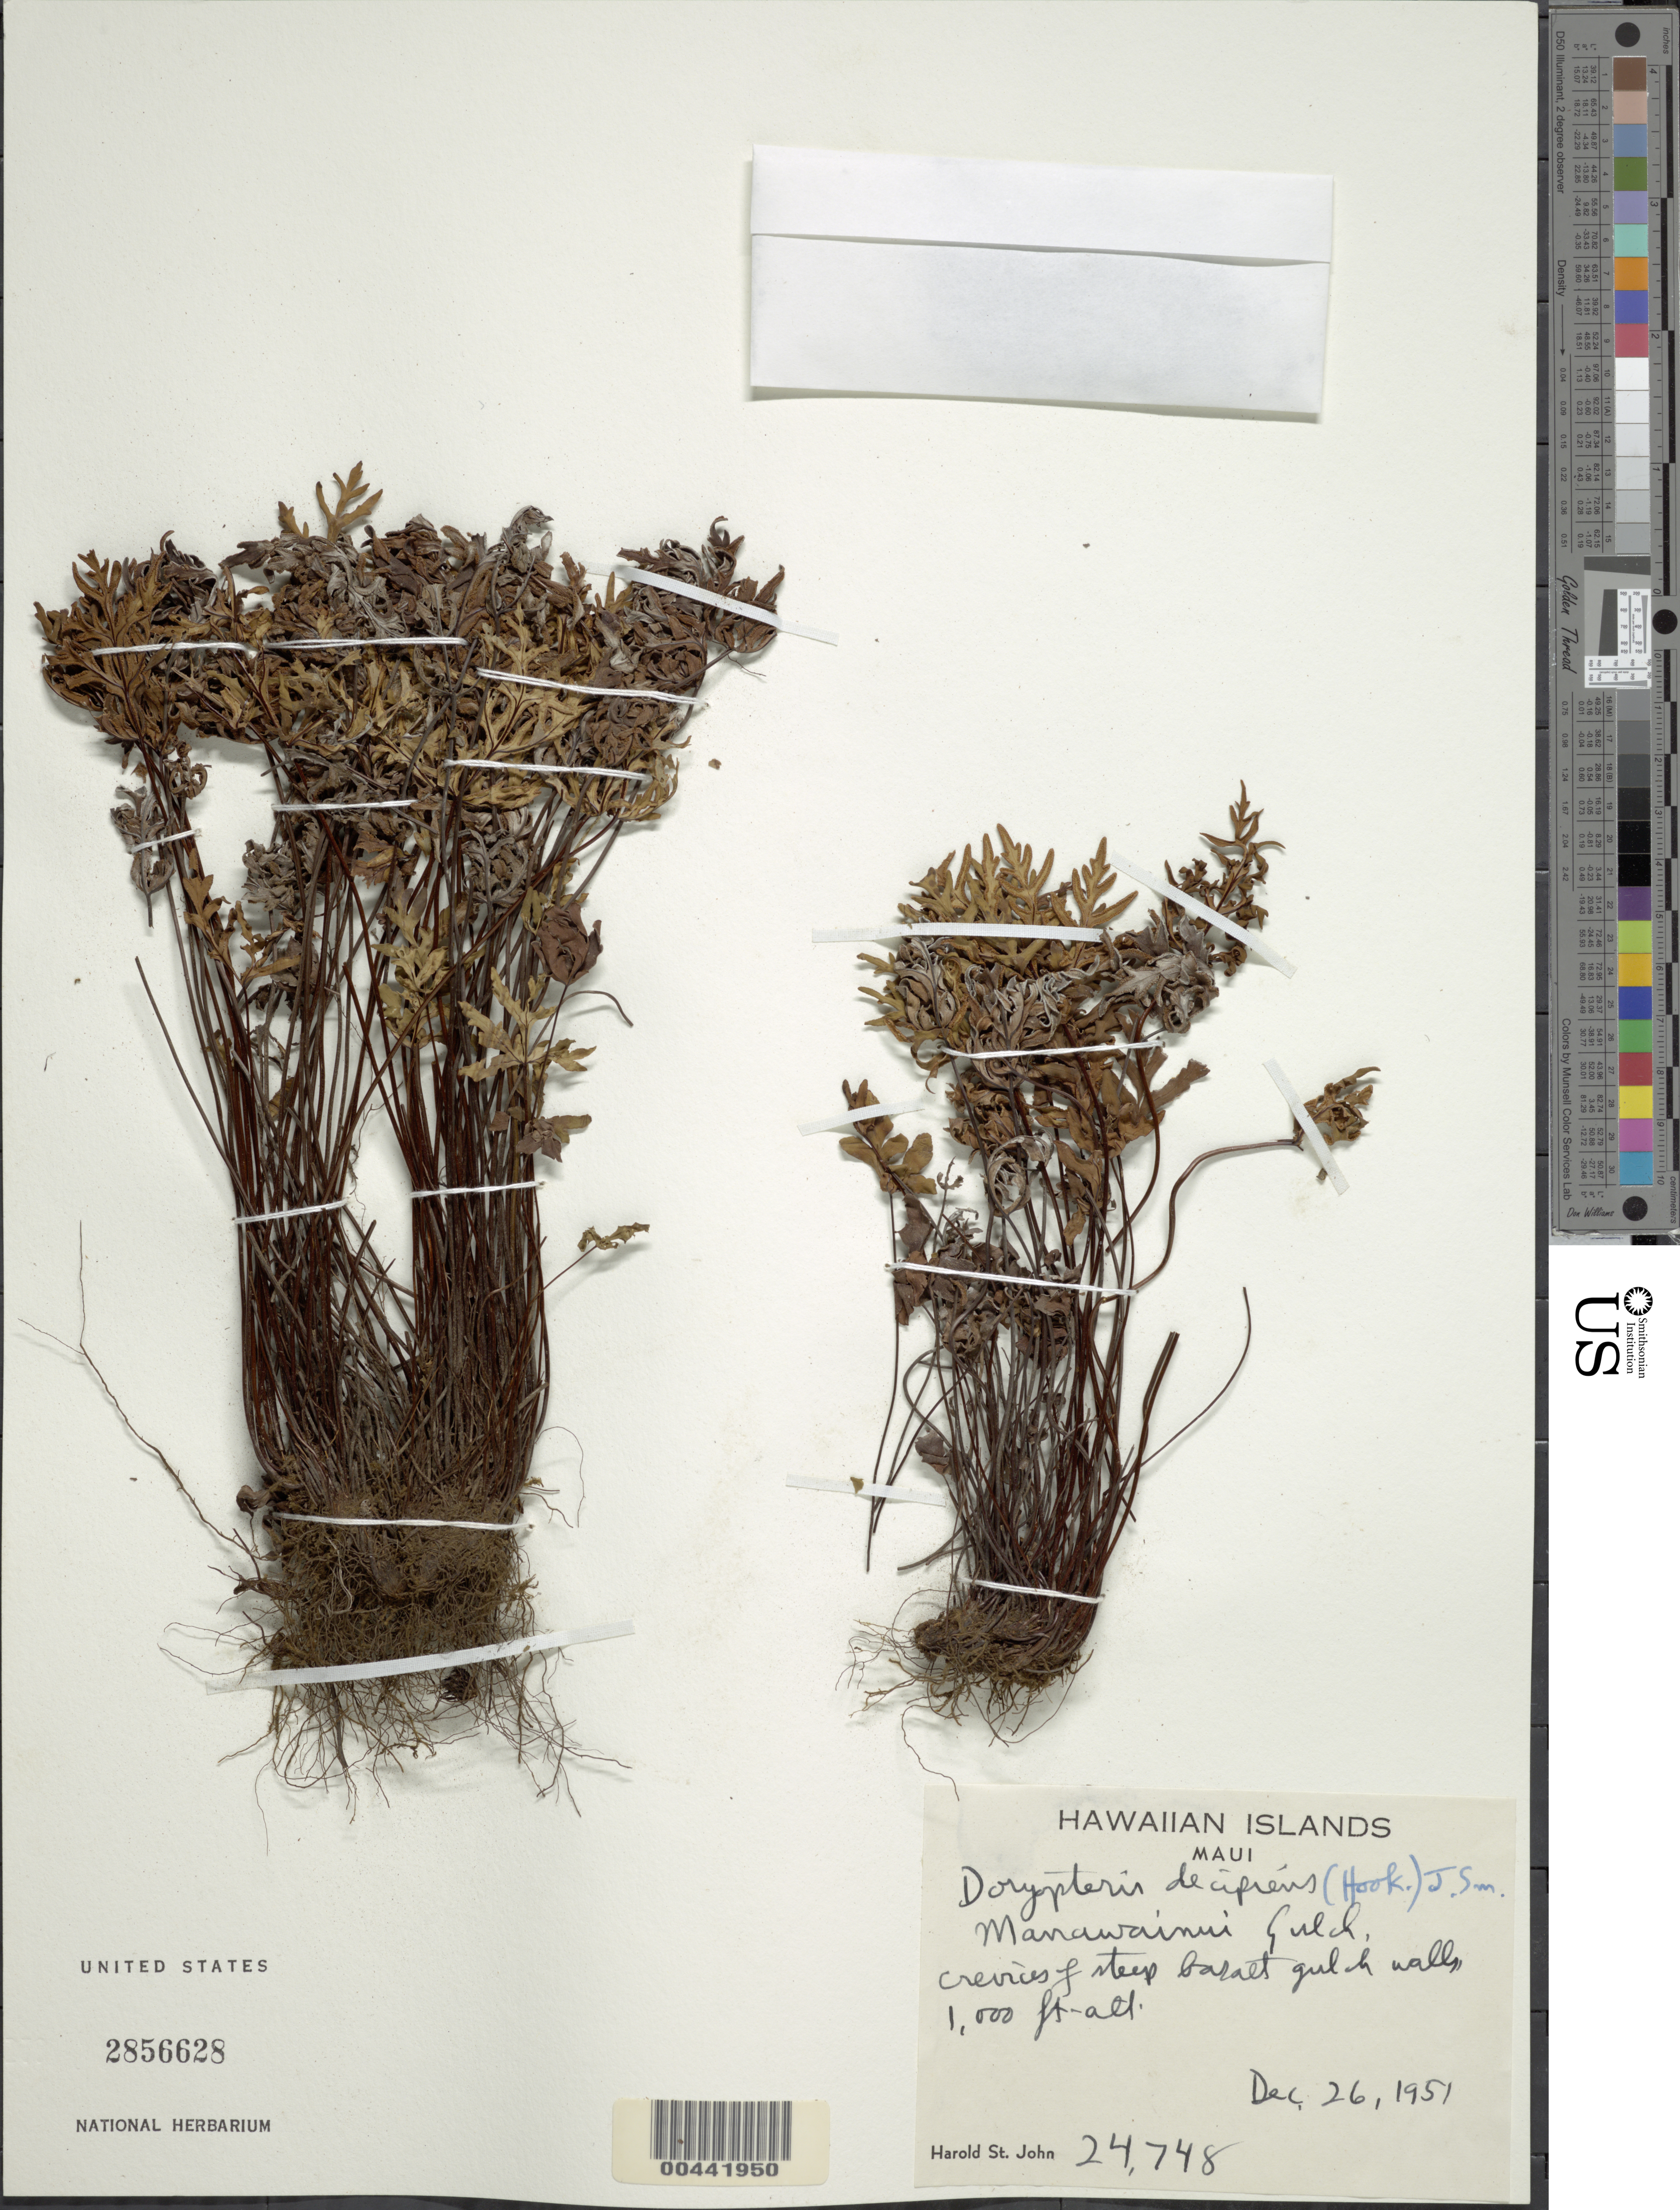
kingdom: Plantae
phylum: Tracheophyta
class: Polypodiopsida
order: Polypodiales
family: Pteridaceae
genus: Doryopteris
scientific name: Doryopteris decipiens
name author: (Hook.) J. Sm.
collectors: H. St. John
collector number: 24748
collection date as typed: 26 Dec 1951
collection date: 1951-12-26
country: United States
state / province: Hawaii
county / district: Maui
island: Maui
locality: Manawainui Gulch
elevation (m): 305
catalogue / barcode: US 2856628